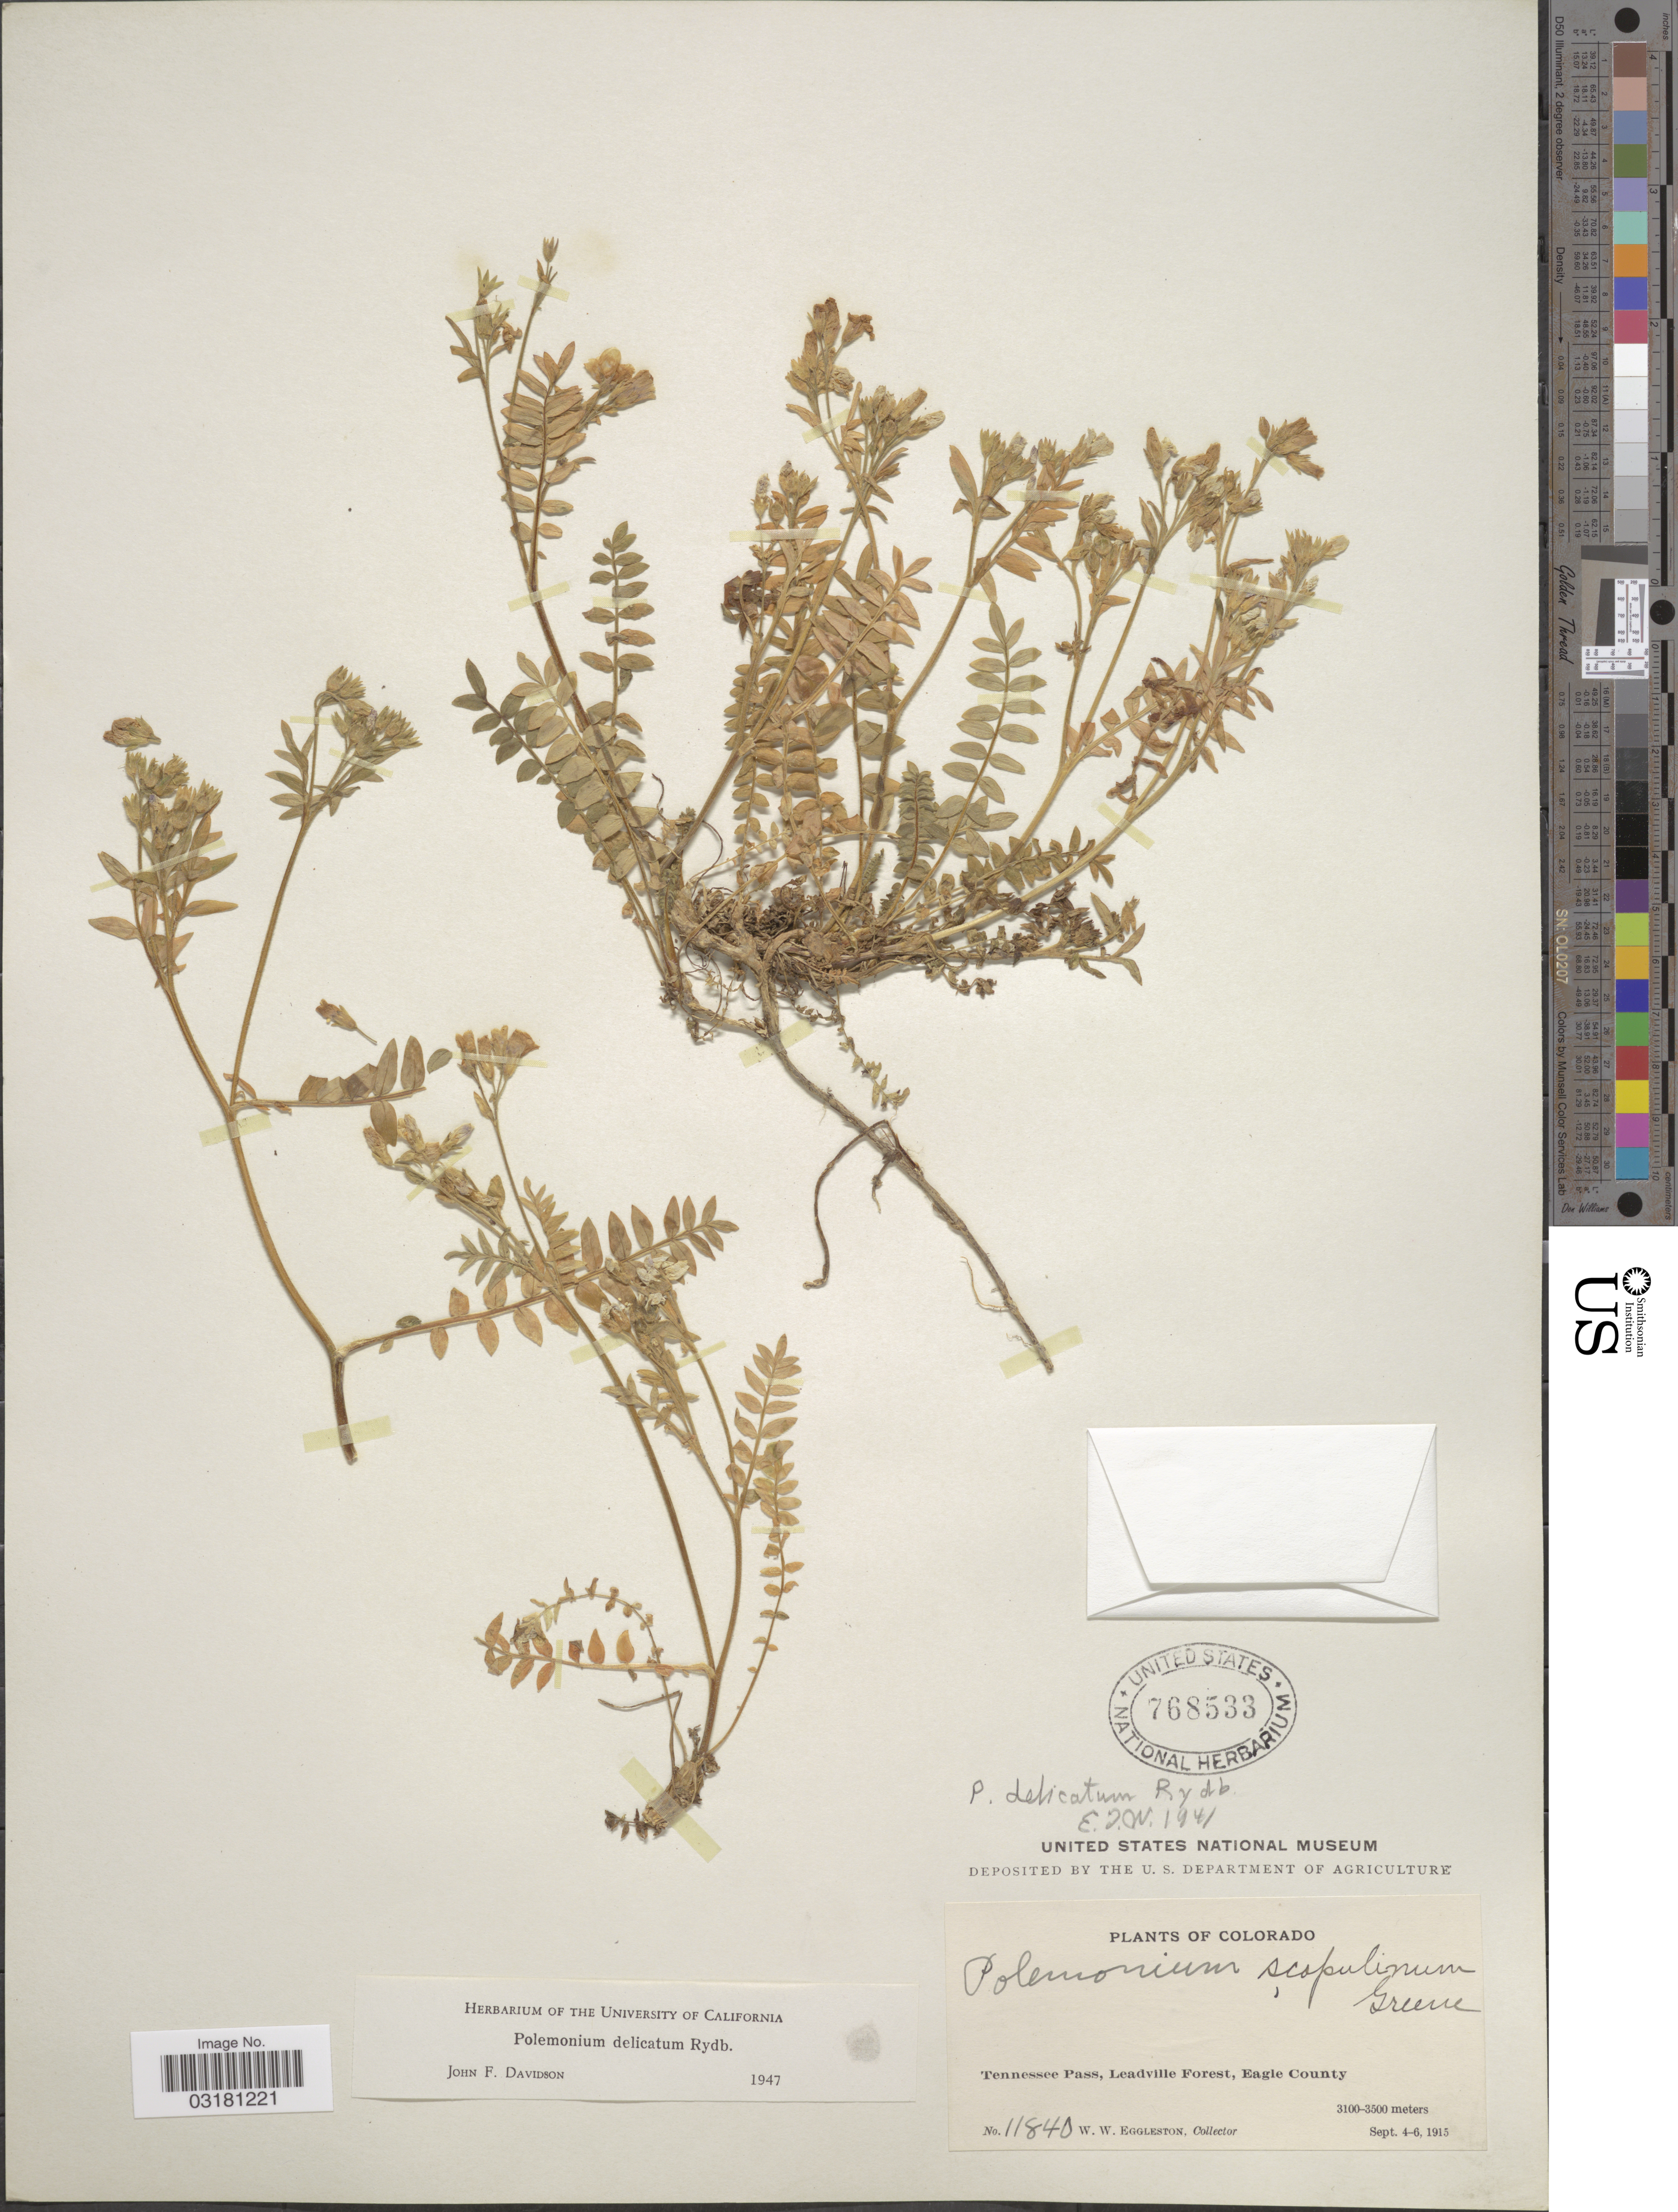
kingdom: Plantae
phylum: Tracheophyta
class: Magnoliopsida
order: Ericales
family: Polemoniaceae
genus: Polemonium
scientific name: Polemonium delicatum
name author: Rydb.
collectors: W. W. Eggleston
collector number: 11840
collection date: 1915-09-04/1915-09-06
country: United States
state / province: Colorado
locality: Tennessee Pass, Leadville Forest, Eagle County.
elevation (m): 3100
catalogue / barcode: US 768533